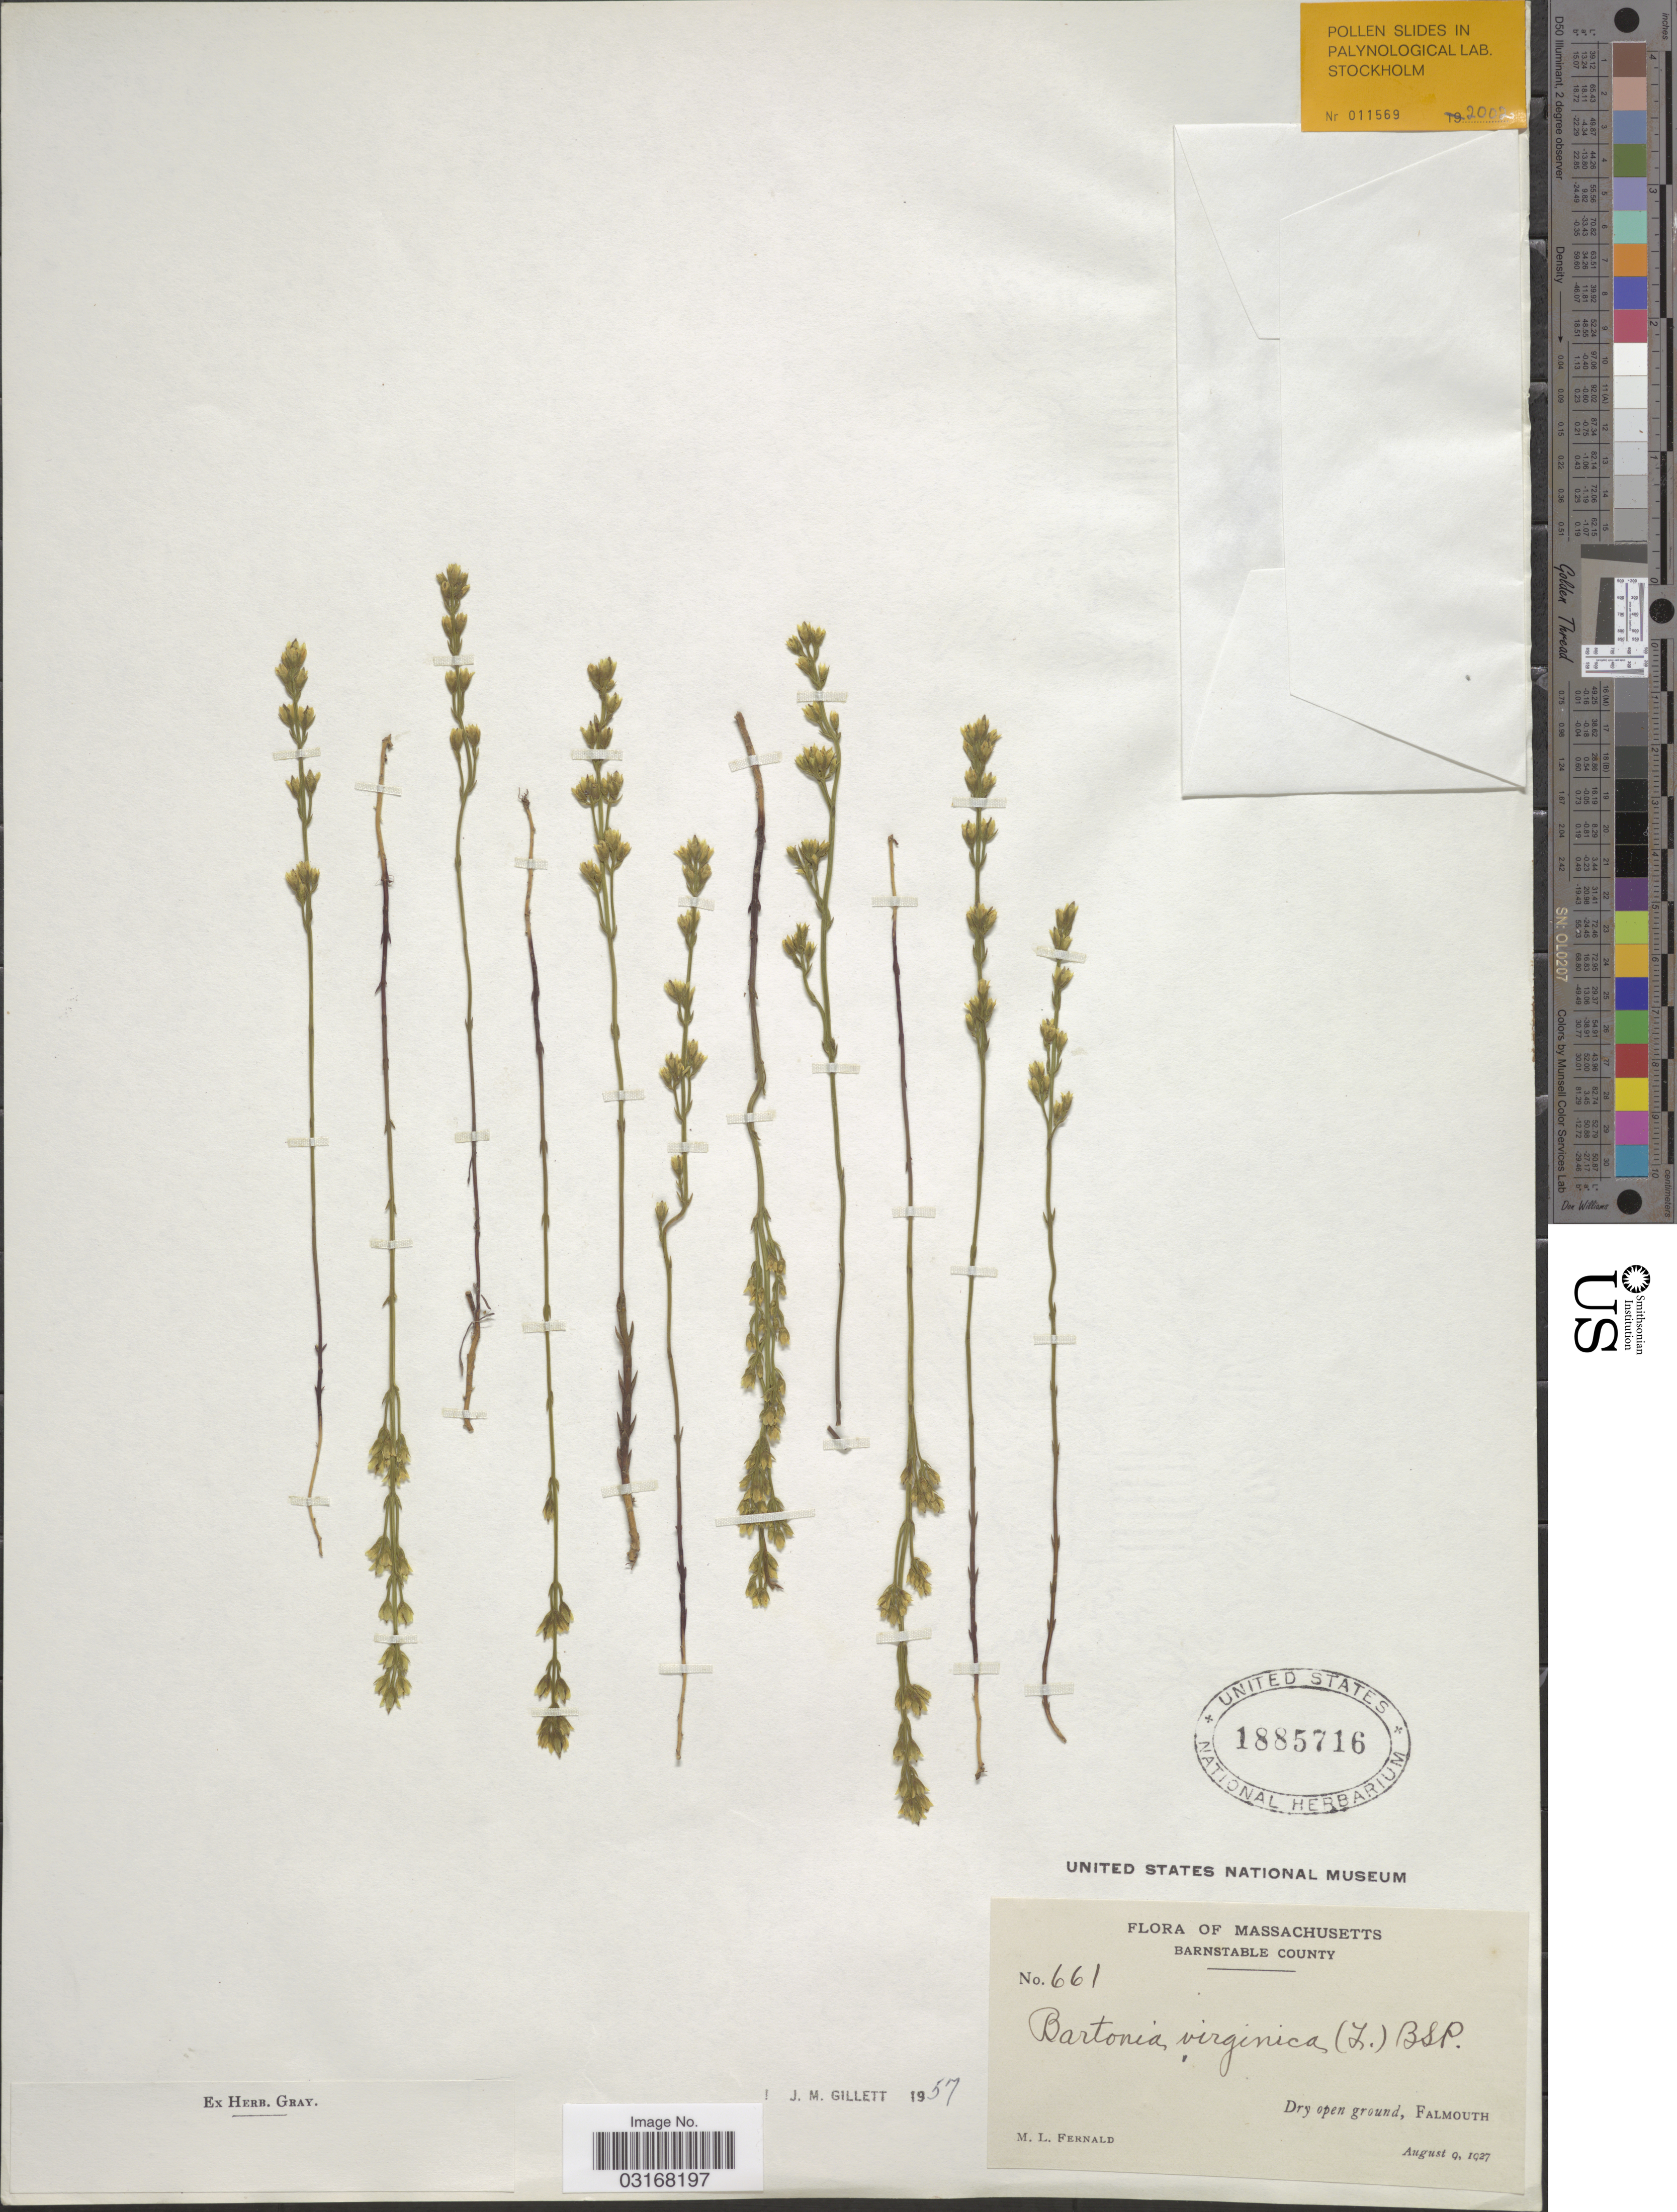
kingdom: Plantae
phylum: Tracheophyta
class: Magnoliopsida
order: Gentianales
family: Gentianaceae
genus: Bartonia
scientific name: Bartonia virginica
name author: (L.) Britton, Stearns & Poggenb.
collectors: M. L. Fernald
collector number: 661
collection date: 1927-08-09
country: United States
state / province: Massachusetts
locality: Barnstable County. Falmouth.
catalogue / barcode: US 1885716